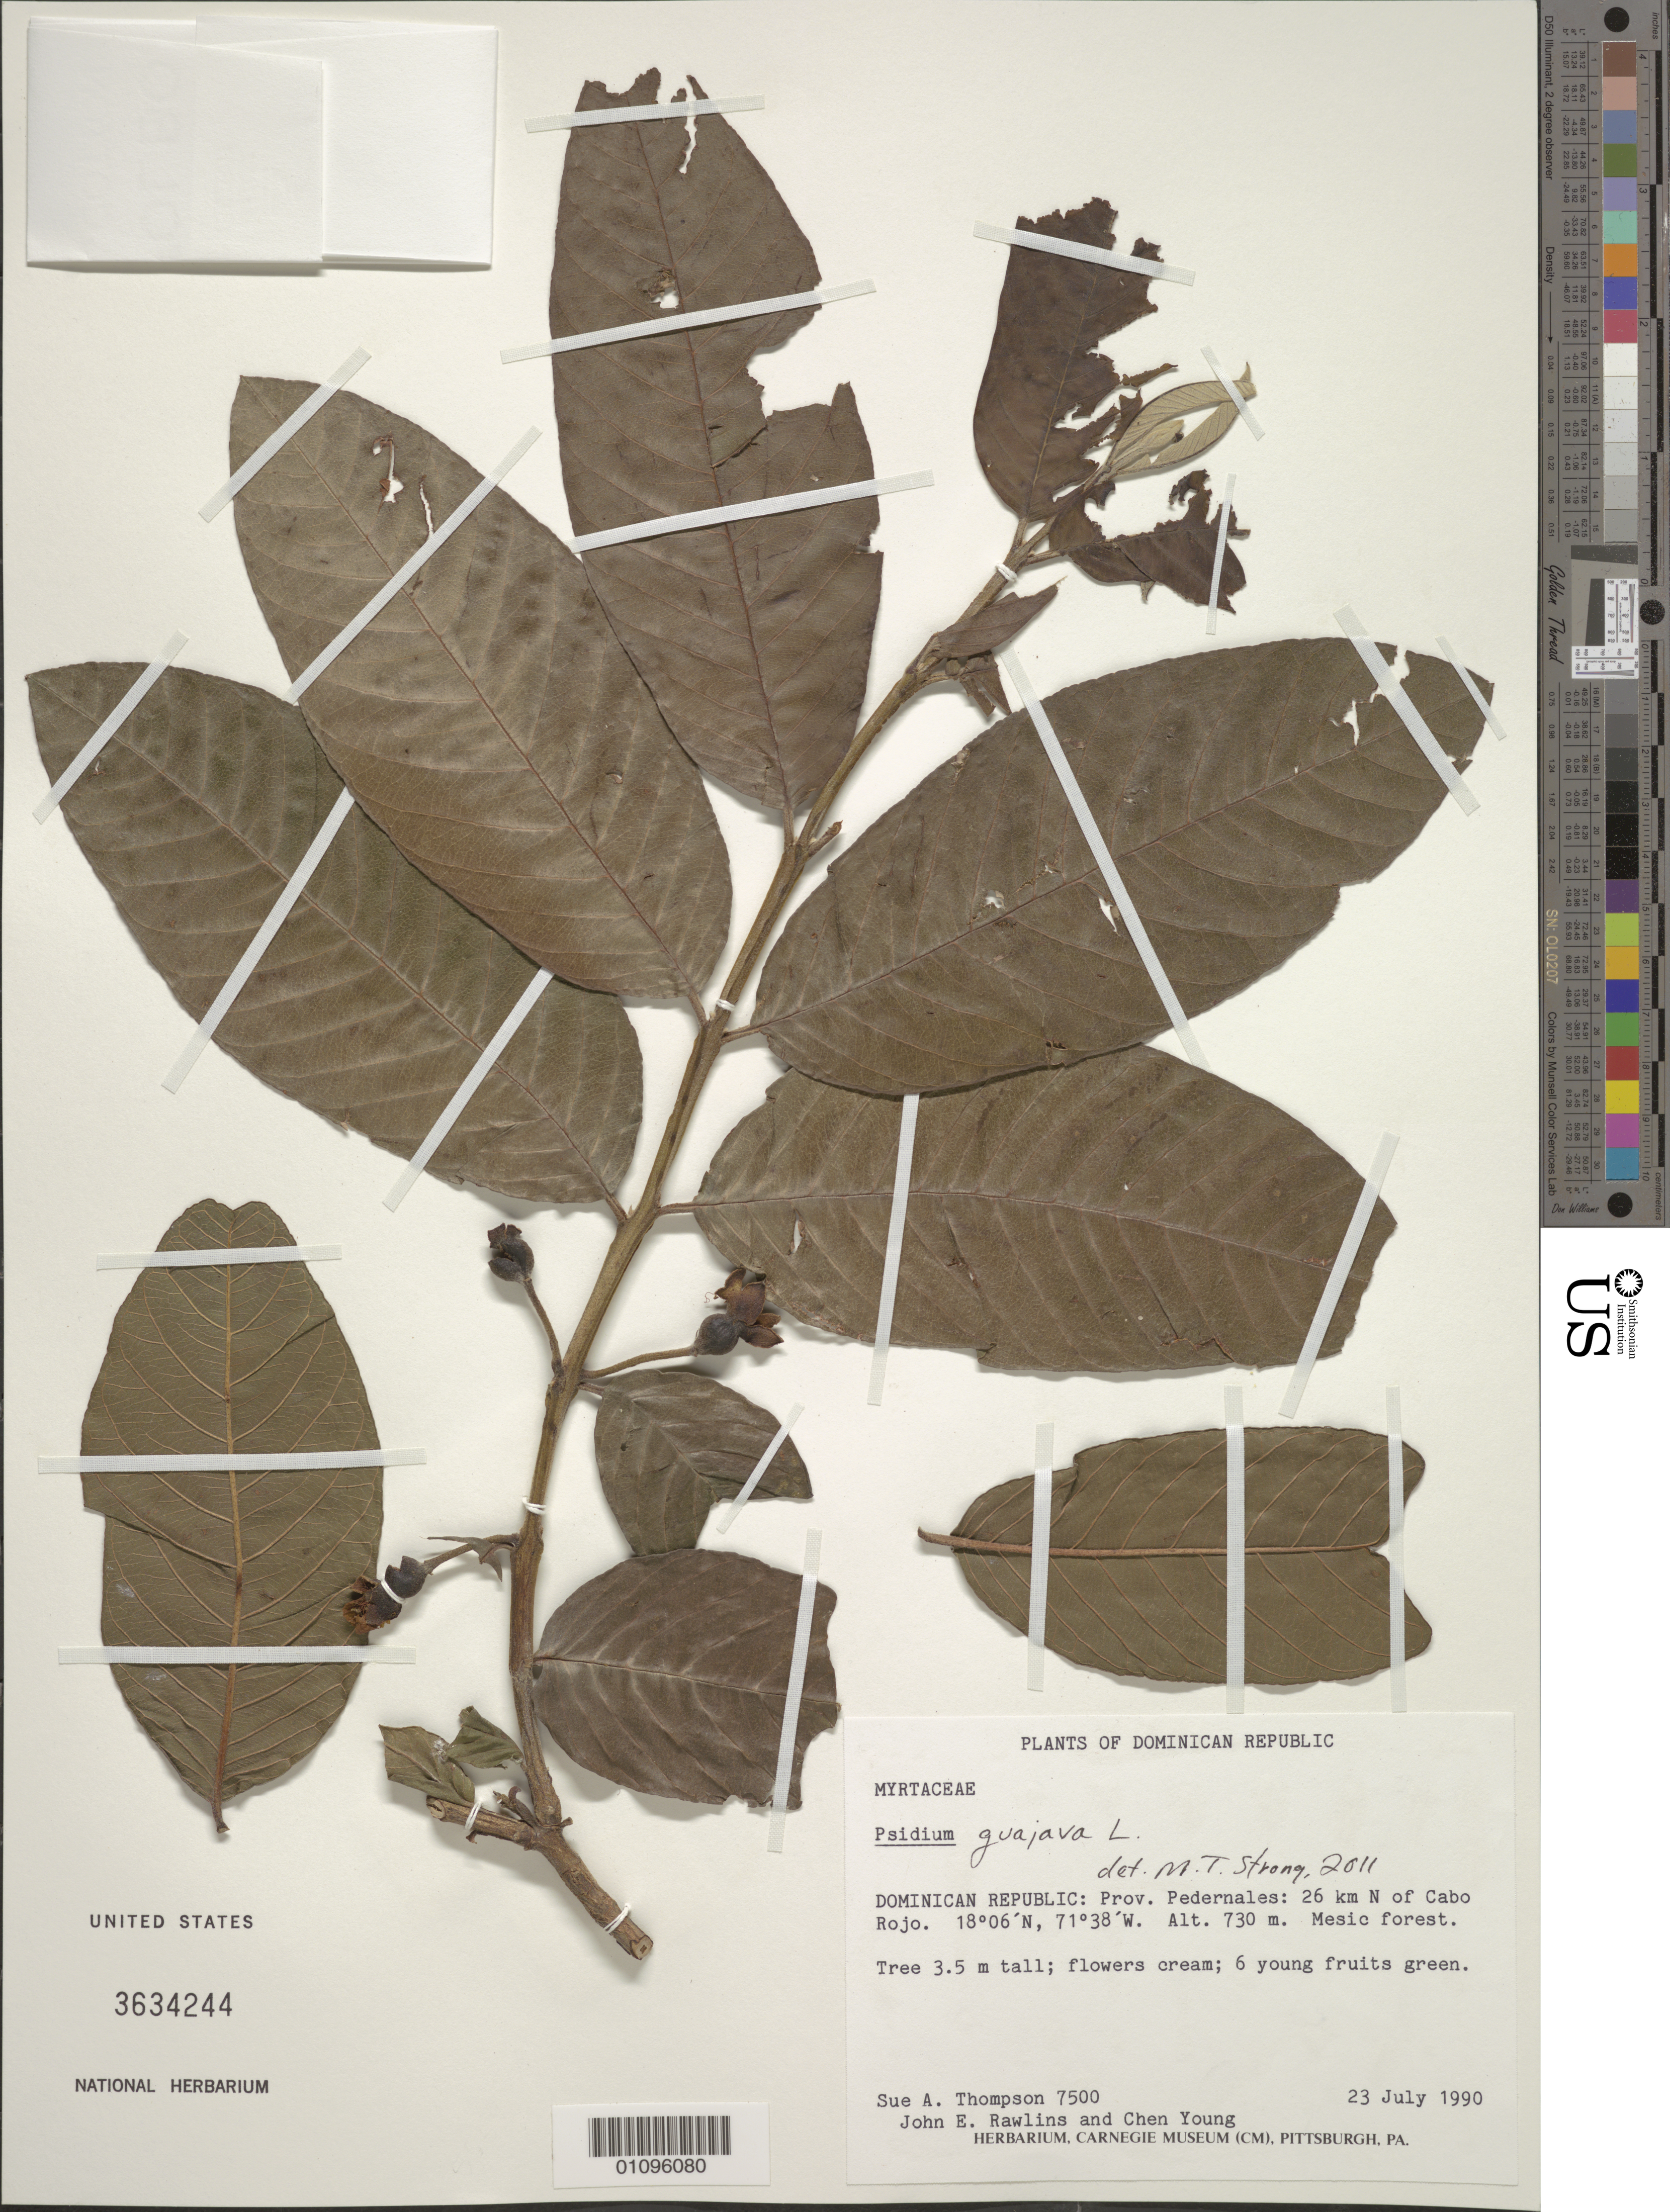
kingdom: Plantae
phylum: Tracheophyta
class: Magnoliopsida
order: Myrtales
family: Myrtaceae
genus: Psidium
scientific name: Psidium guajava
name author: L.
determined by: Strong, M. T., (US), Smithsonian Institution - National Museum of Natural History (UNITED STATES)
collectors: S. A. Thompson, J. Rawlins & C. Young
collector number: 7500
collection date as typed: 23 Jul 1990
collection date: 1990-07-23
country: Dominican Republic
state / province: Pedernales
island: Hispaniola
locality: Cabo Rojo, 26 km N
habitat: Mesic forest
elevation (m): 730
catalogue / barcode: US 3634244